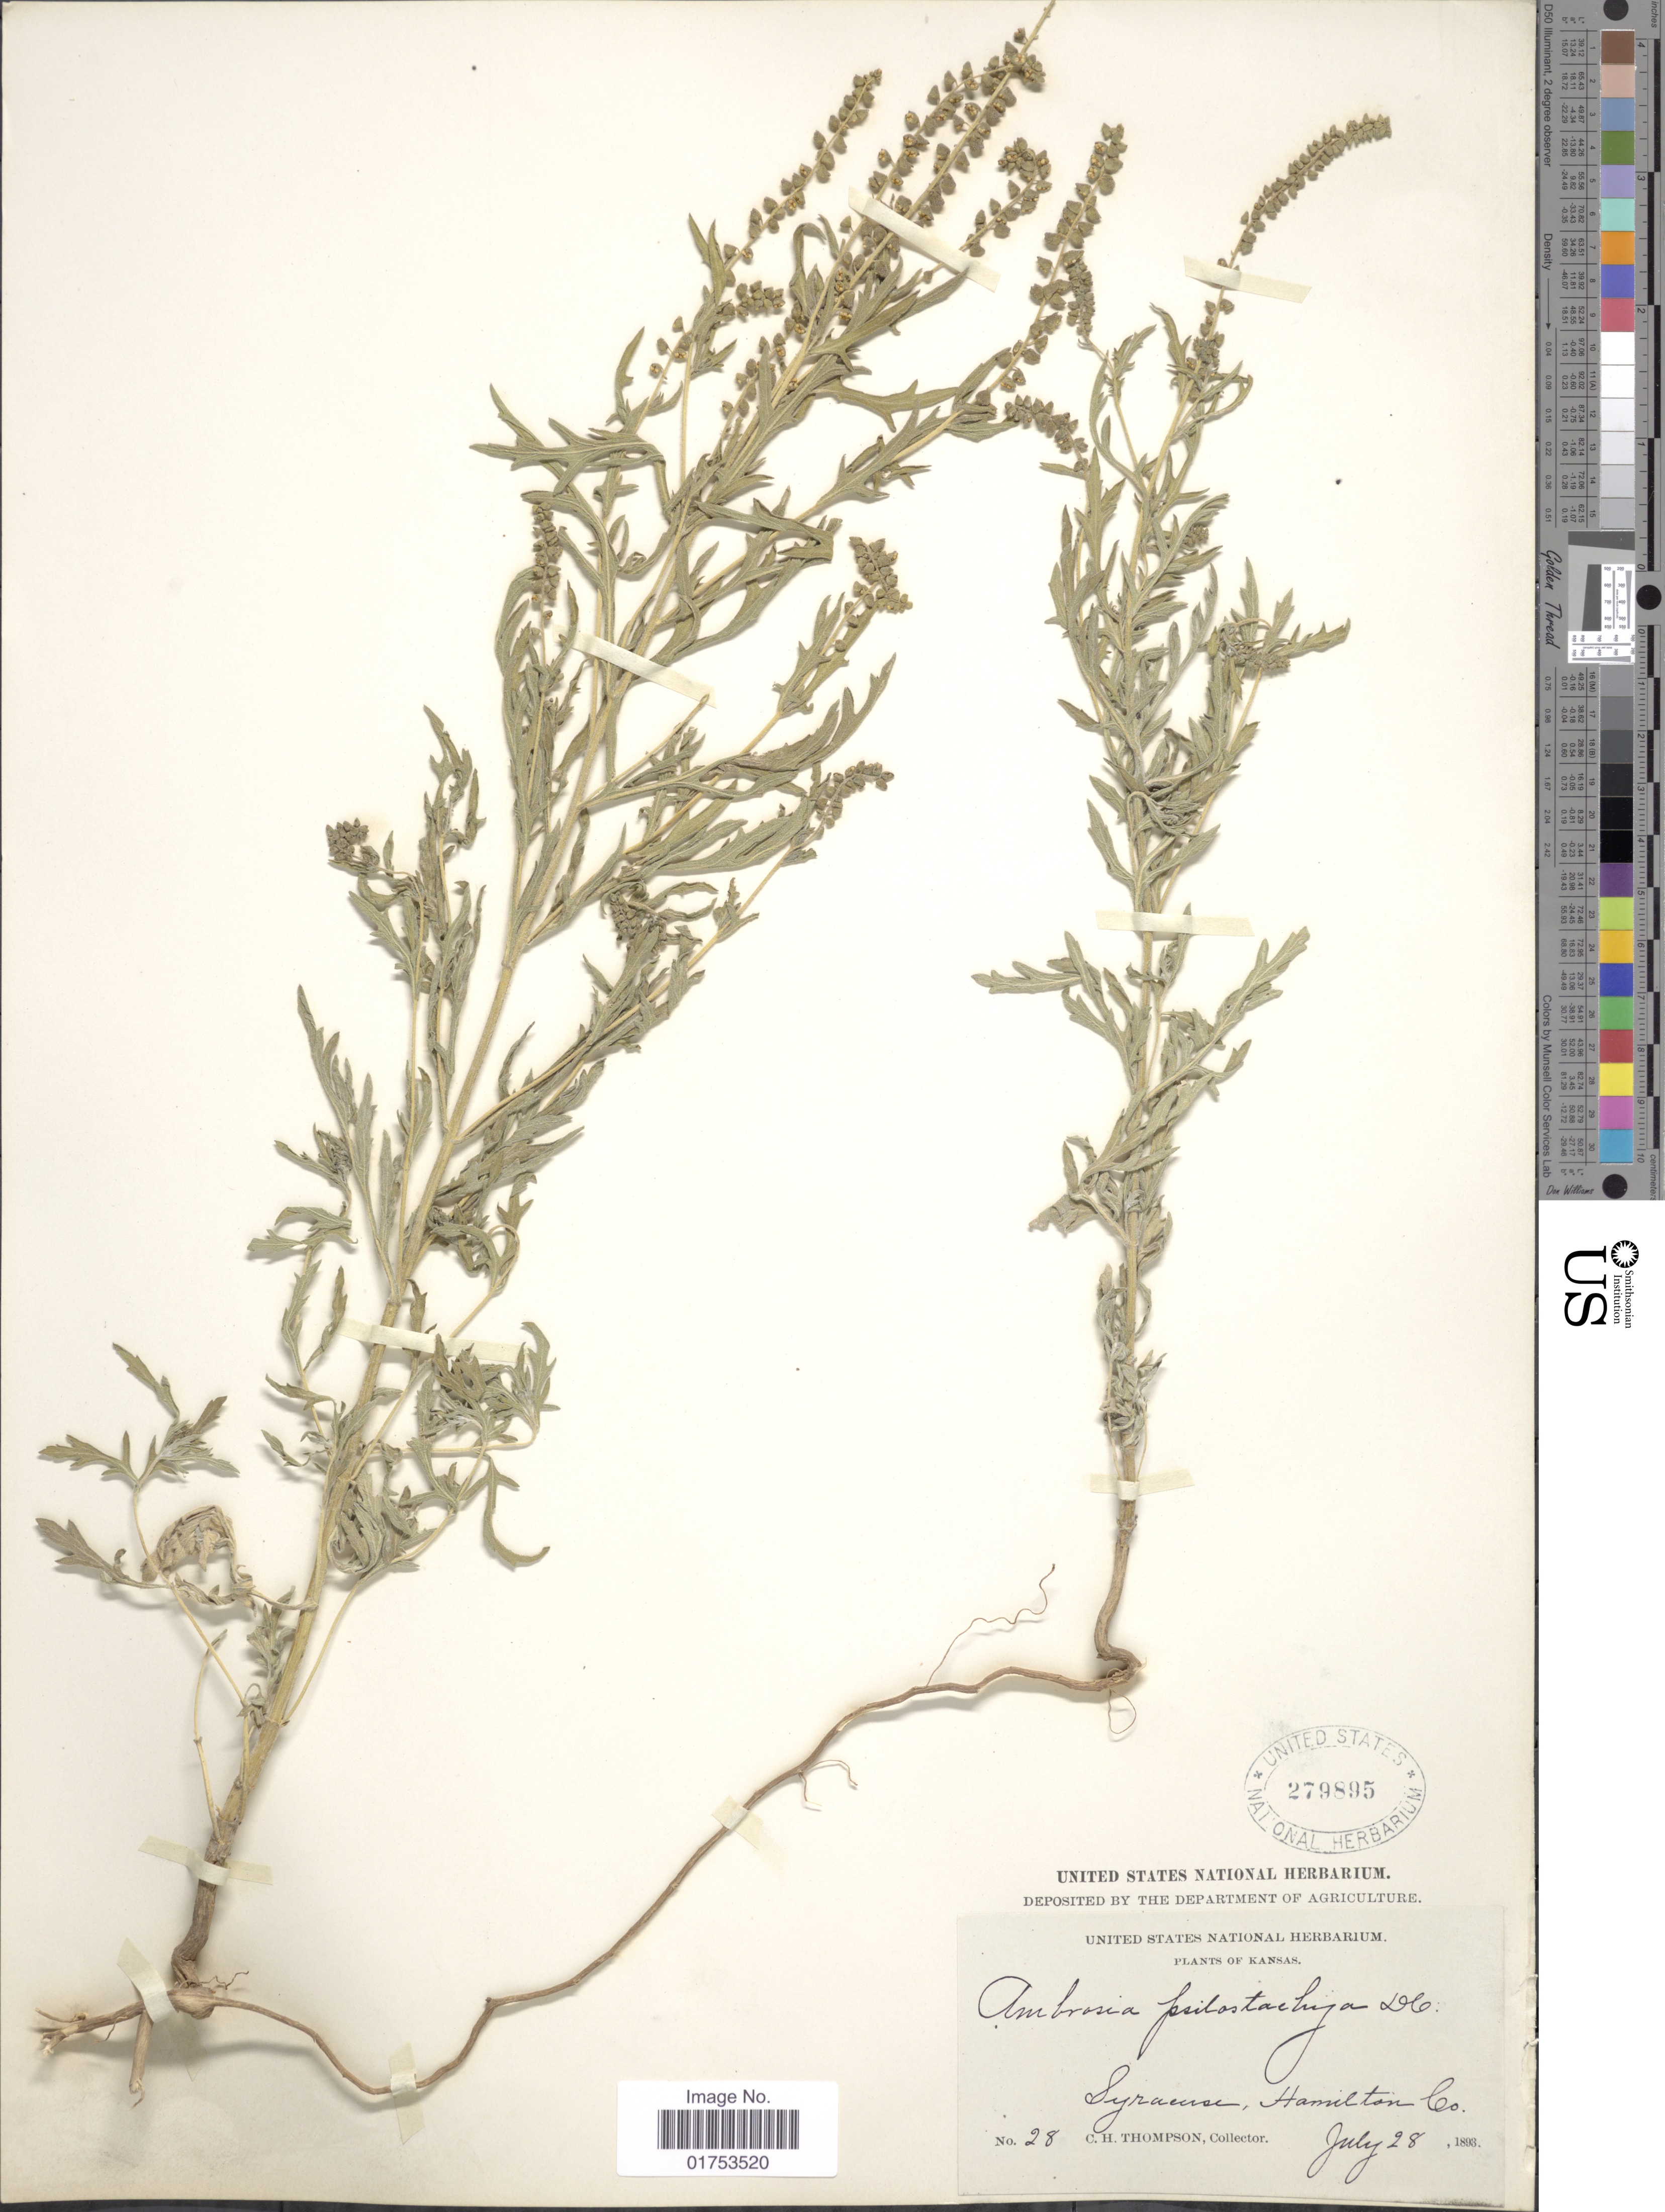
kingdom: Plantae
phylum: Tracheophyta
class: Magnoliopsida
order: Asterales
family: Asteraceae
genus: Ambrosia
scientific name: Ambrosia psilostachya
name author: DC.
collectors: C. H. Thompson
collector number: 28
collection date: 1893-07-28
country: United States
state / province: Kansas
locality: Syracuse, Hamilton Co.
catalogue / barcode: US 279895